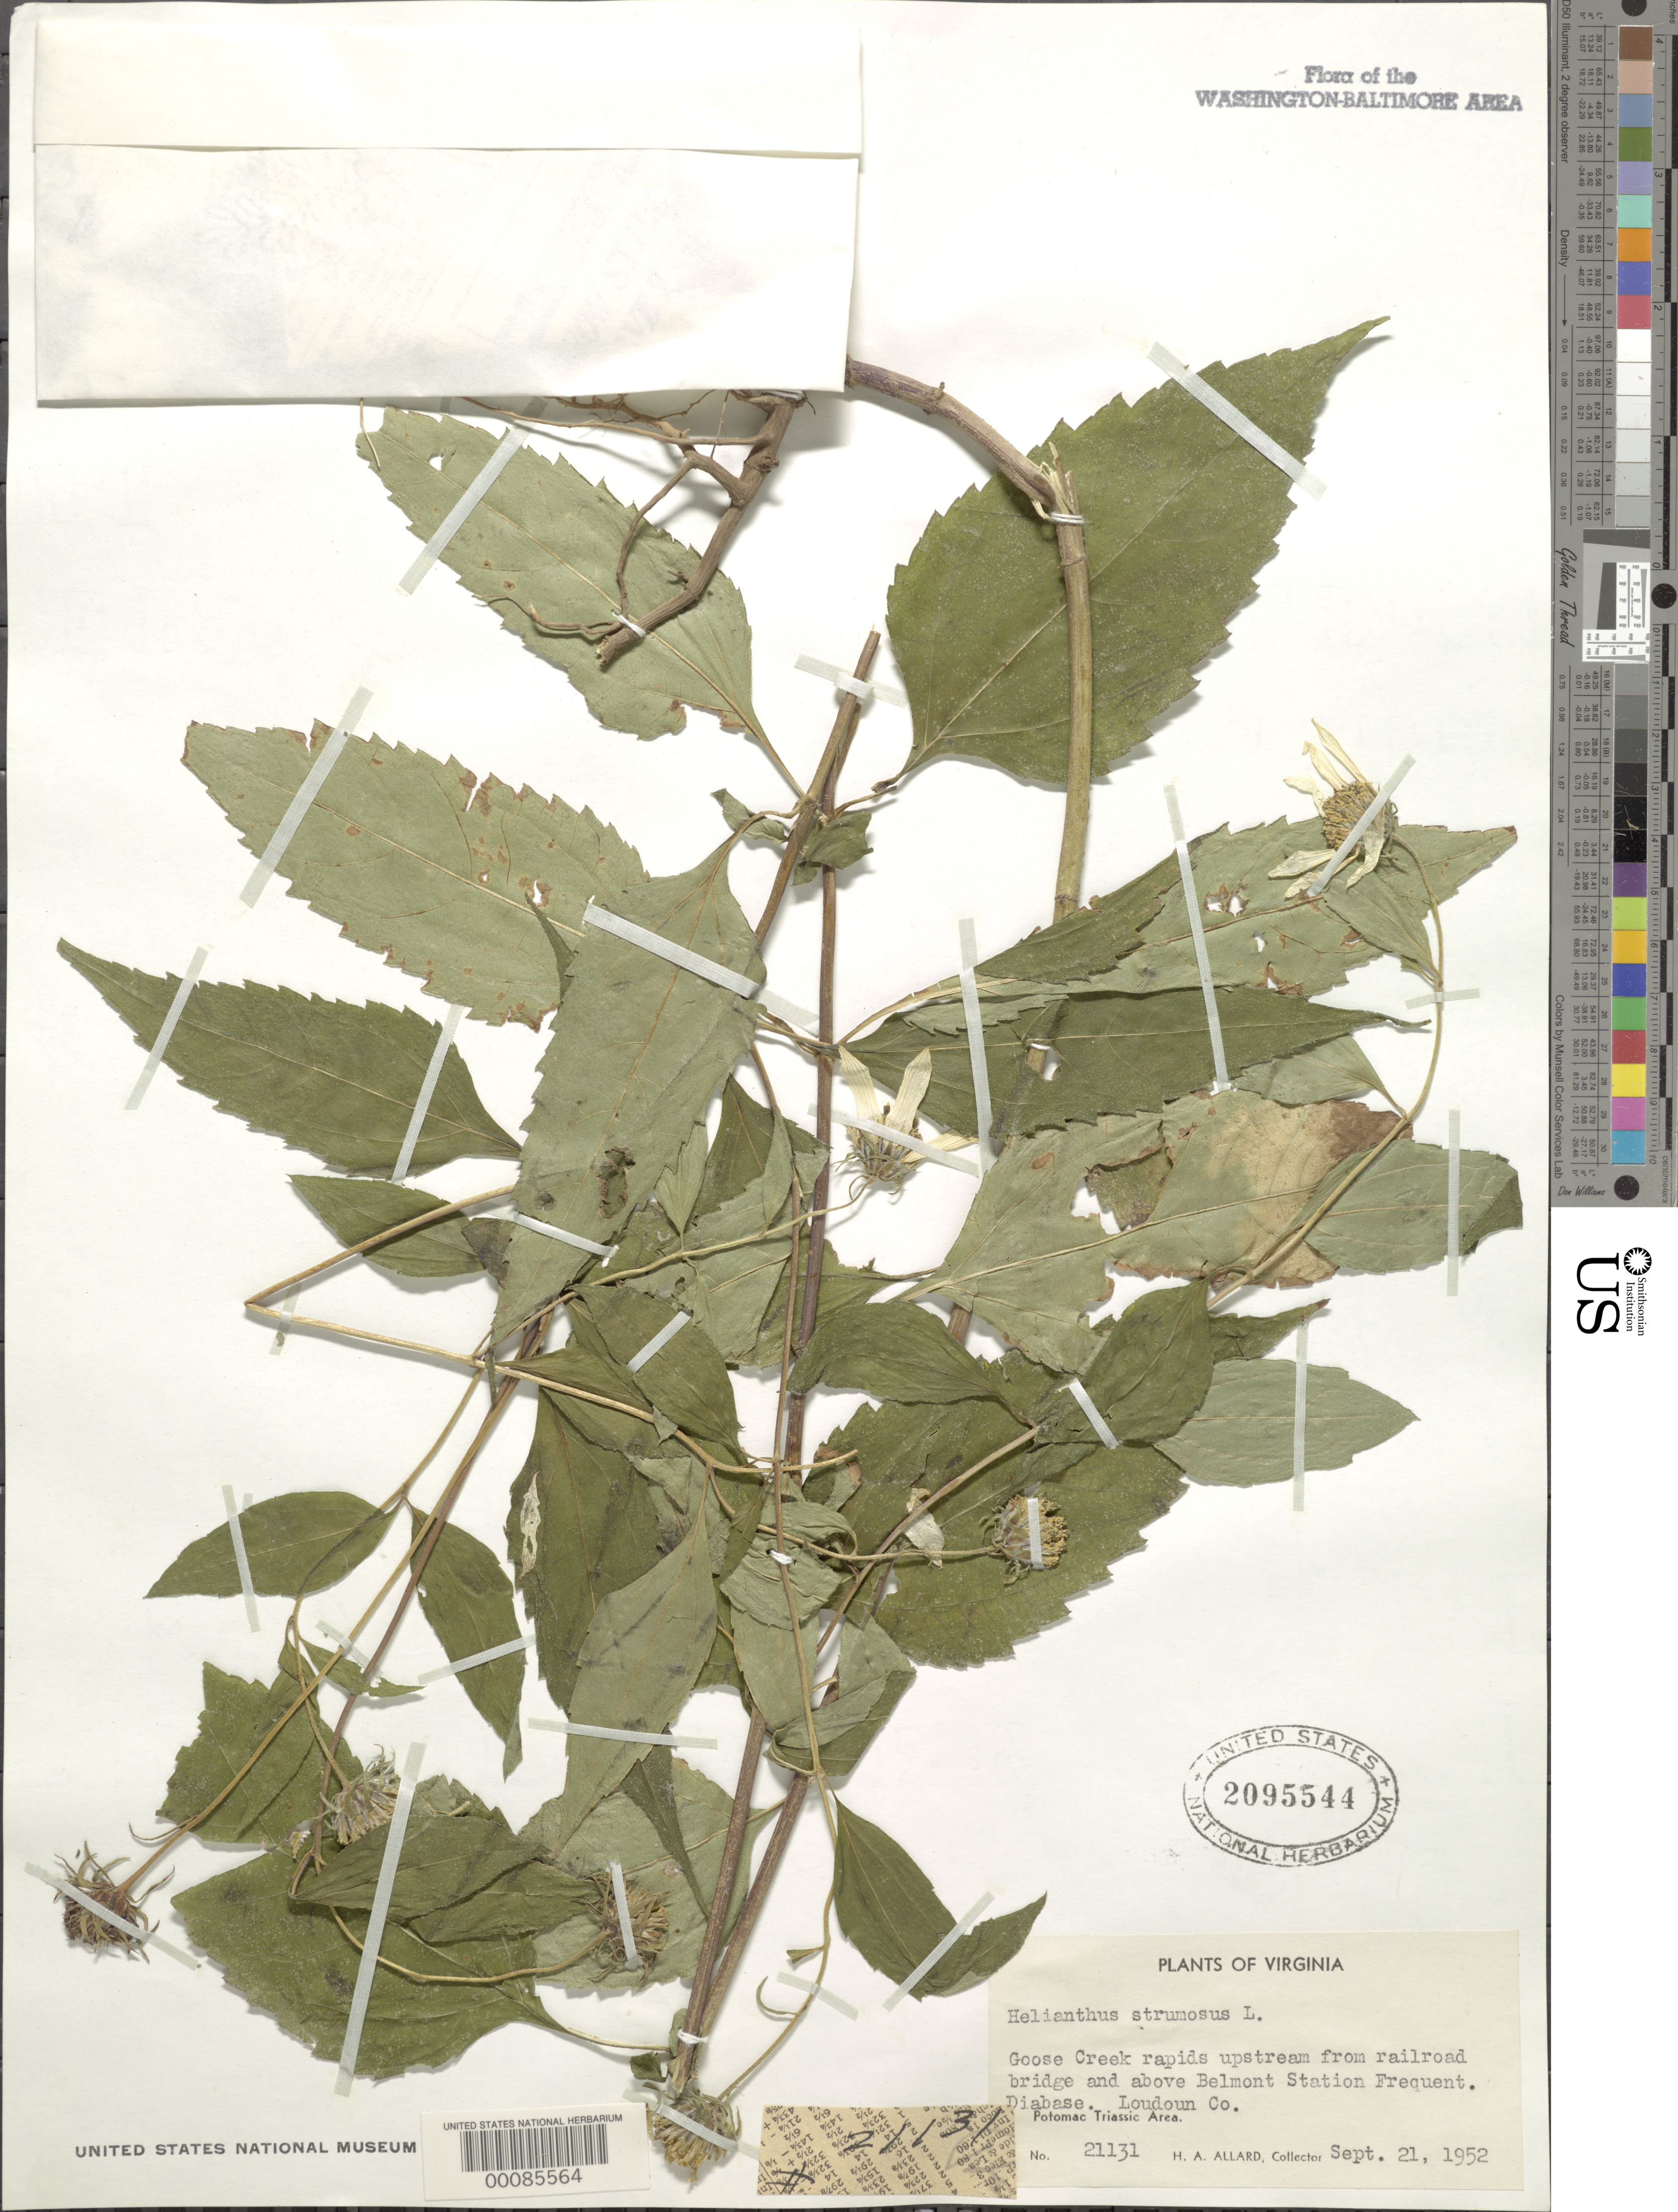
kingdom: Plantae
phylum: Tracheophyta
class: Magnoliopsida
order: Asterales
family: Asteraceae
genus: Helianthus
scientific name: Helianthus strumosus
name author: L.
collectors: H. A. Allard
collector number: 21131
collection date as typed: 21 Sep 1952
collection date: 1952-09-21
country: United States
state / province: Virginia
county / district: Loudoun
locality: Goose Creek upstream from Belmont Station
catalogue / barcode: US 2095544